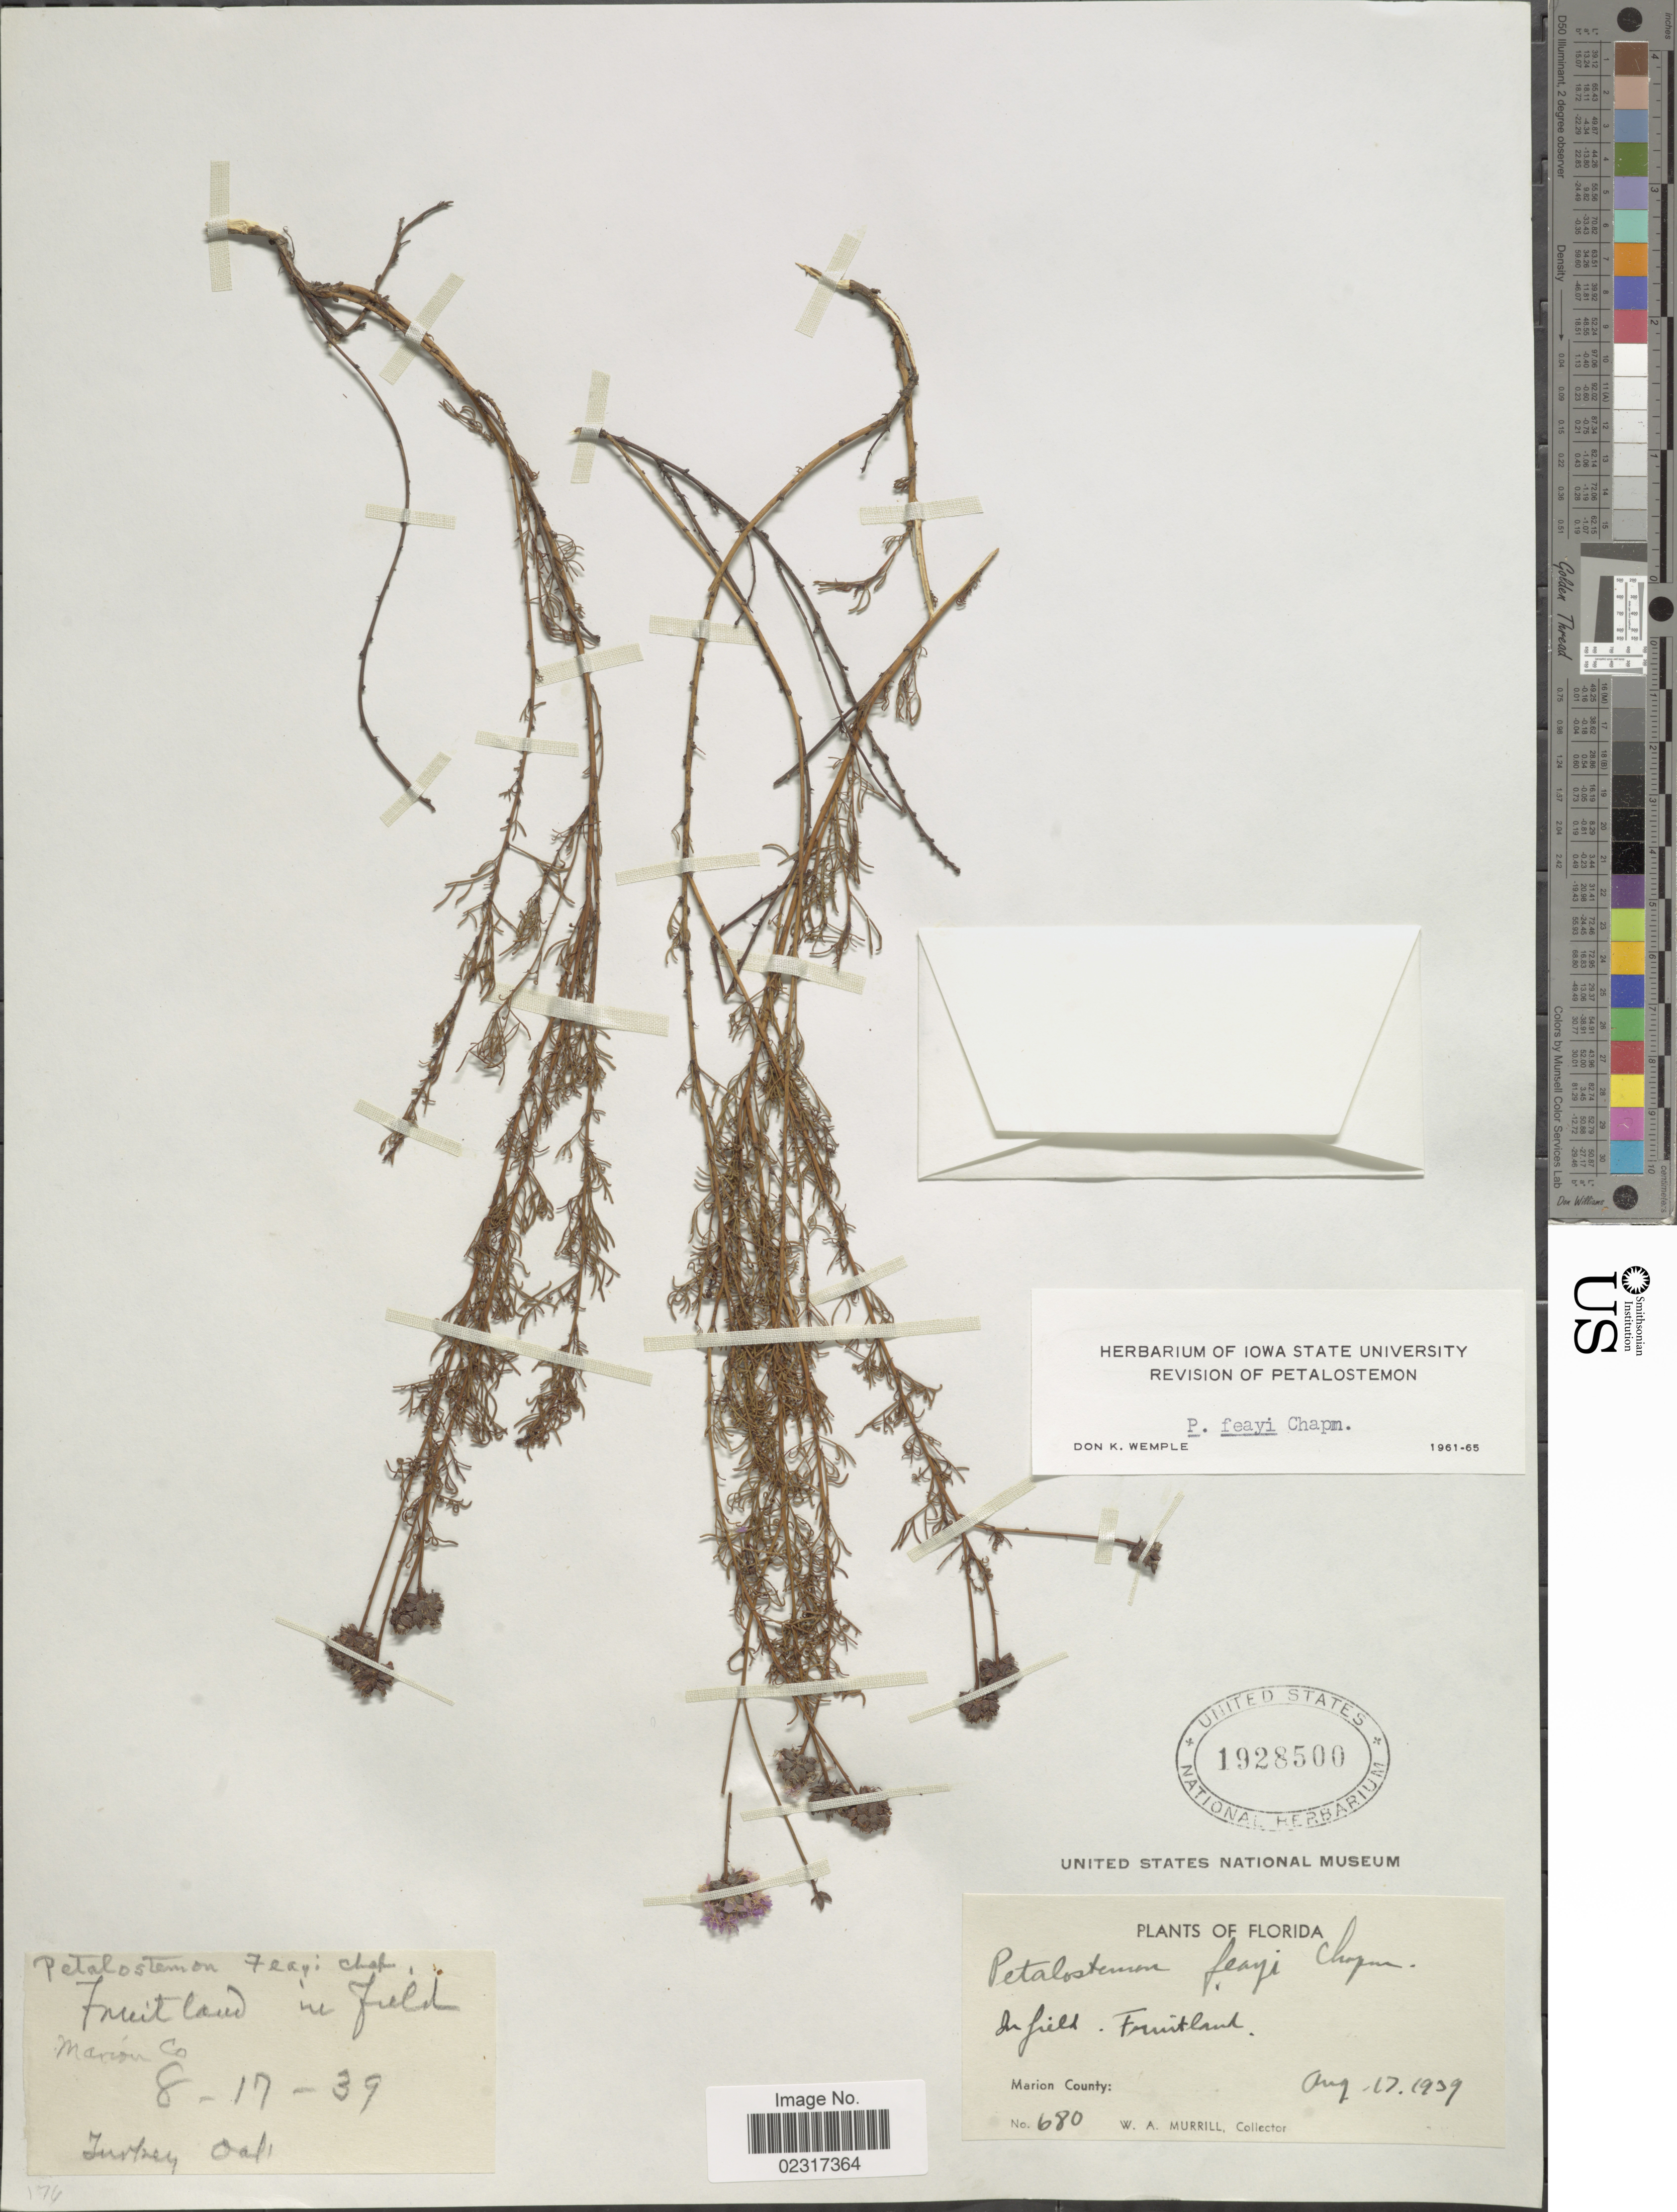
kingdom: Plantae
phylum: Tracheophyta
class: Magnoliopsida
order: Fabales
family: Fabaceae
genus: Dalea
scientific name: Dalea feayi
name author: (Chapm.) Barneby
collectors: W. A. Murrill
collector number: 680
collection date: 1939-08-17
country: United States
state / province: Florida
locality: In field, Fruitland. Marion County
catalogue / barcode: US 1928500